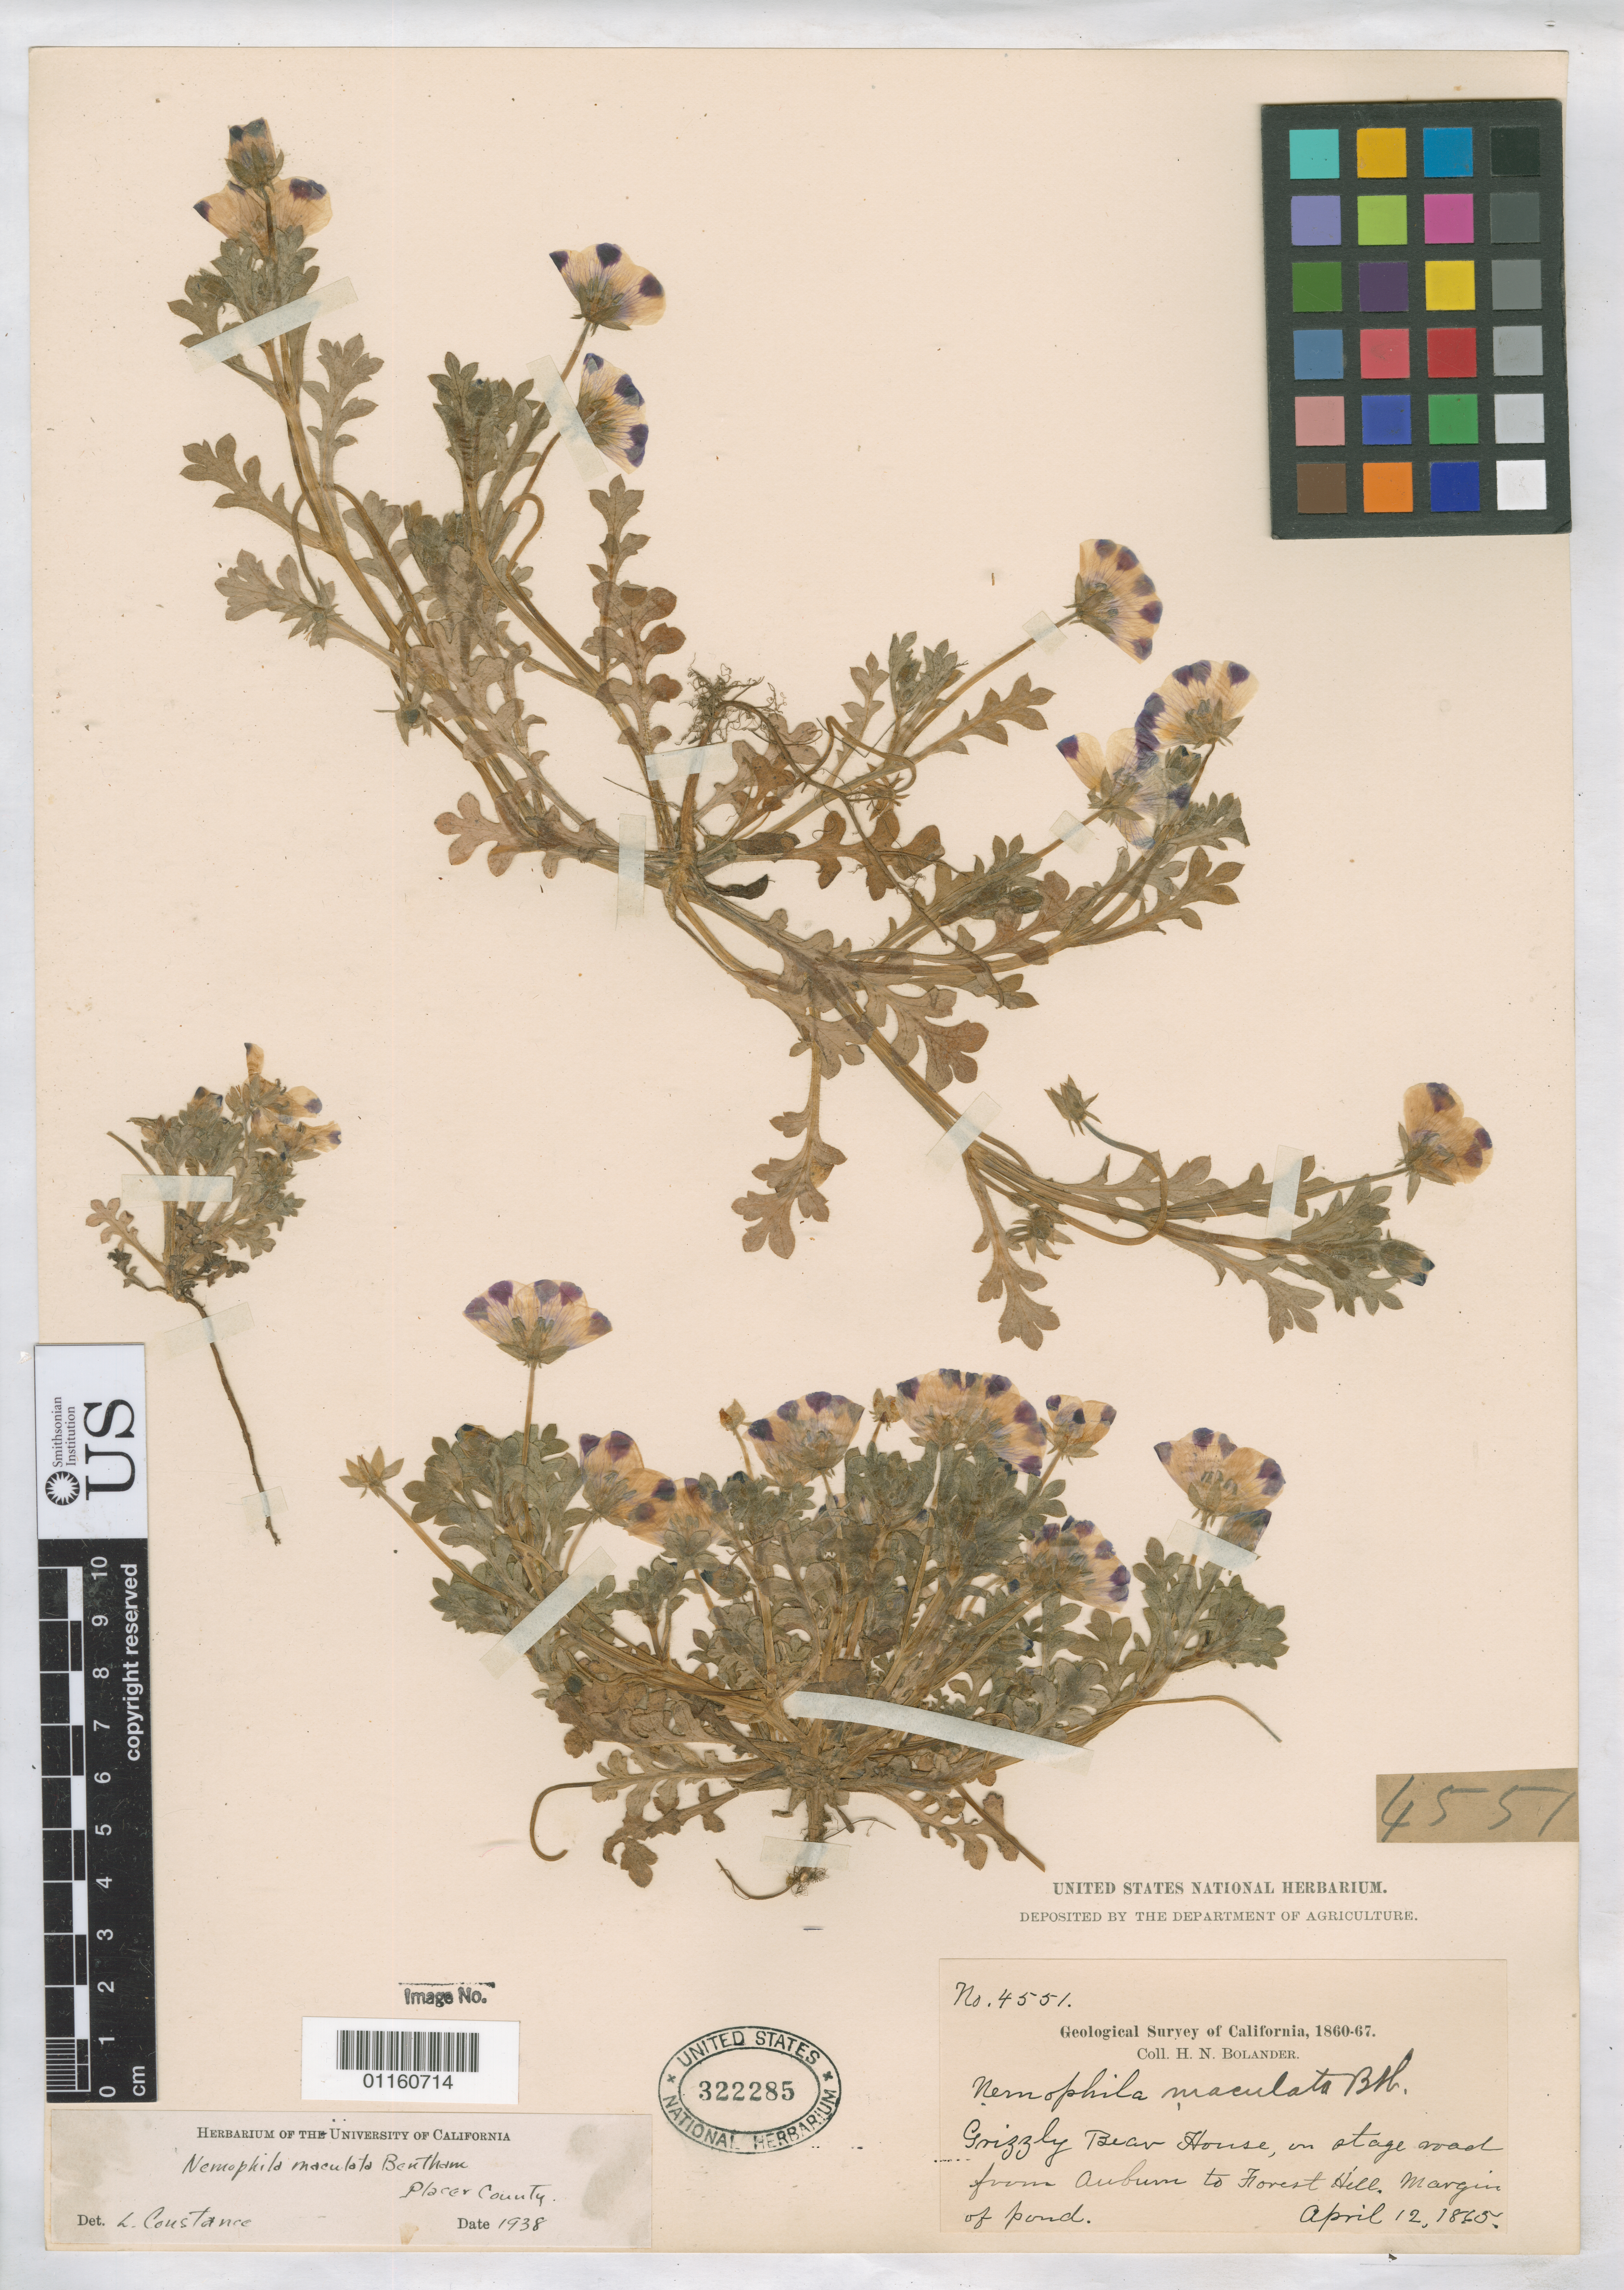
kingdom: Plantae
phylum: Tracheophyta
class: Magnoliopsida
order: Boraginales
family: Hydrophyllaceae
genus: Nemophila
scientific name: Nemophila maculata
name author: Benth. ex Lindl.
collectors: H. Bolander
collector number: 4551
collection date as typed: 12 Apr 1865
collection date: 1865-04-12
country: United States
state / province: California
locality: Grizzly Bear House, road from Aubum to Forest Hill, Margin of pond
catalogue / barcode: US 322285